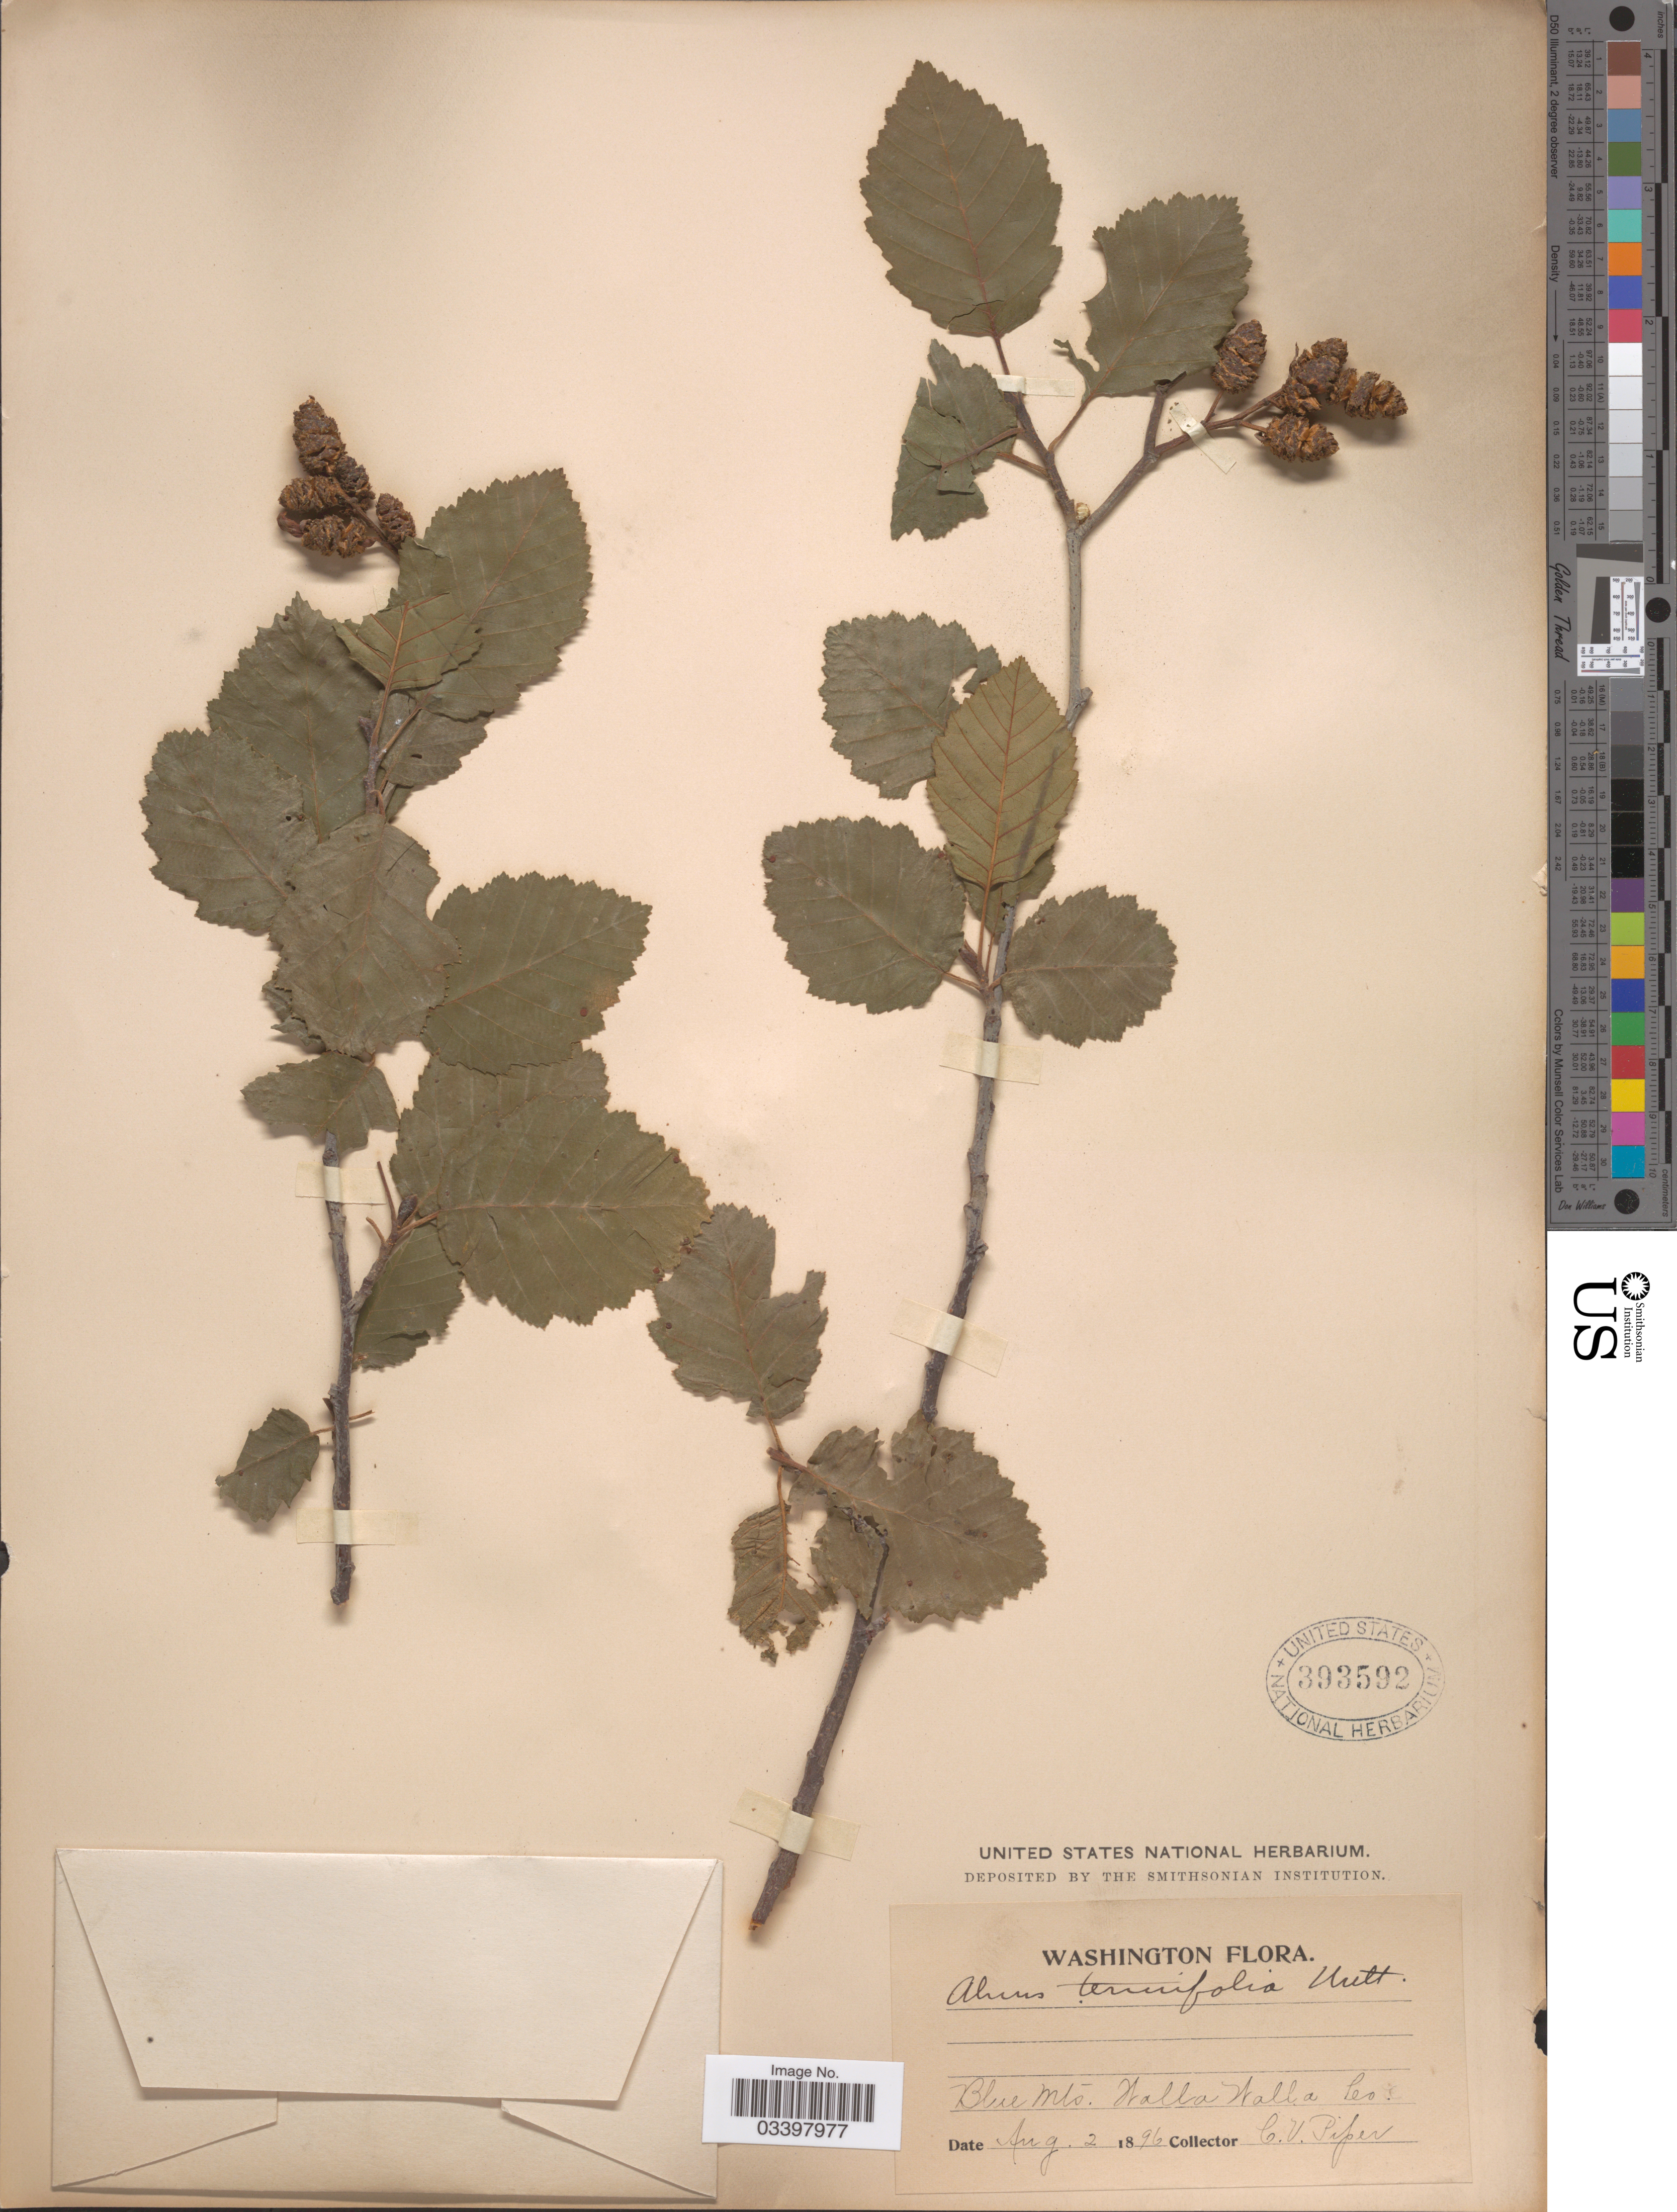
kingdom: Plantae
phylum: Tracheophyta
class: Magnoliopsida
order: Fagales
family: Betulaceae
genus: Alnus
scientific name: Alnus incana subsp. tenuifolia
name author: (Nutt.) Breitung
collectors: C. V. Piper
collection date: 1896-08-02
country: United States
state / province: Washington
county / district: Walla Walla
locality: Blue Mts. Walla Walla Co.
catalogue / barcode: US 393592